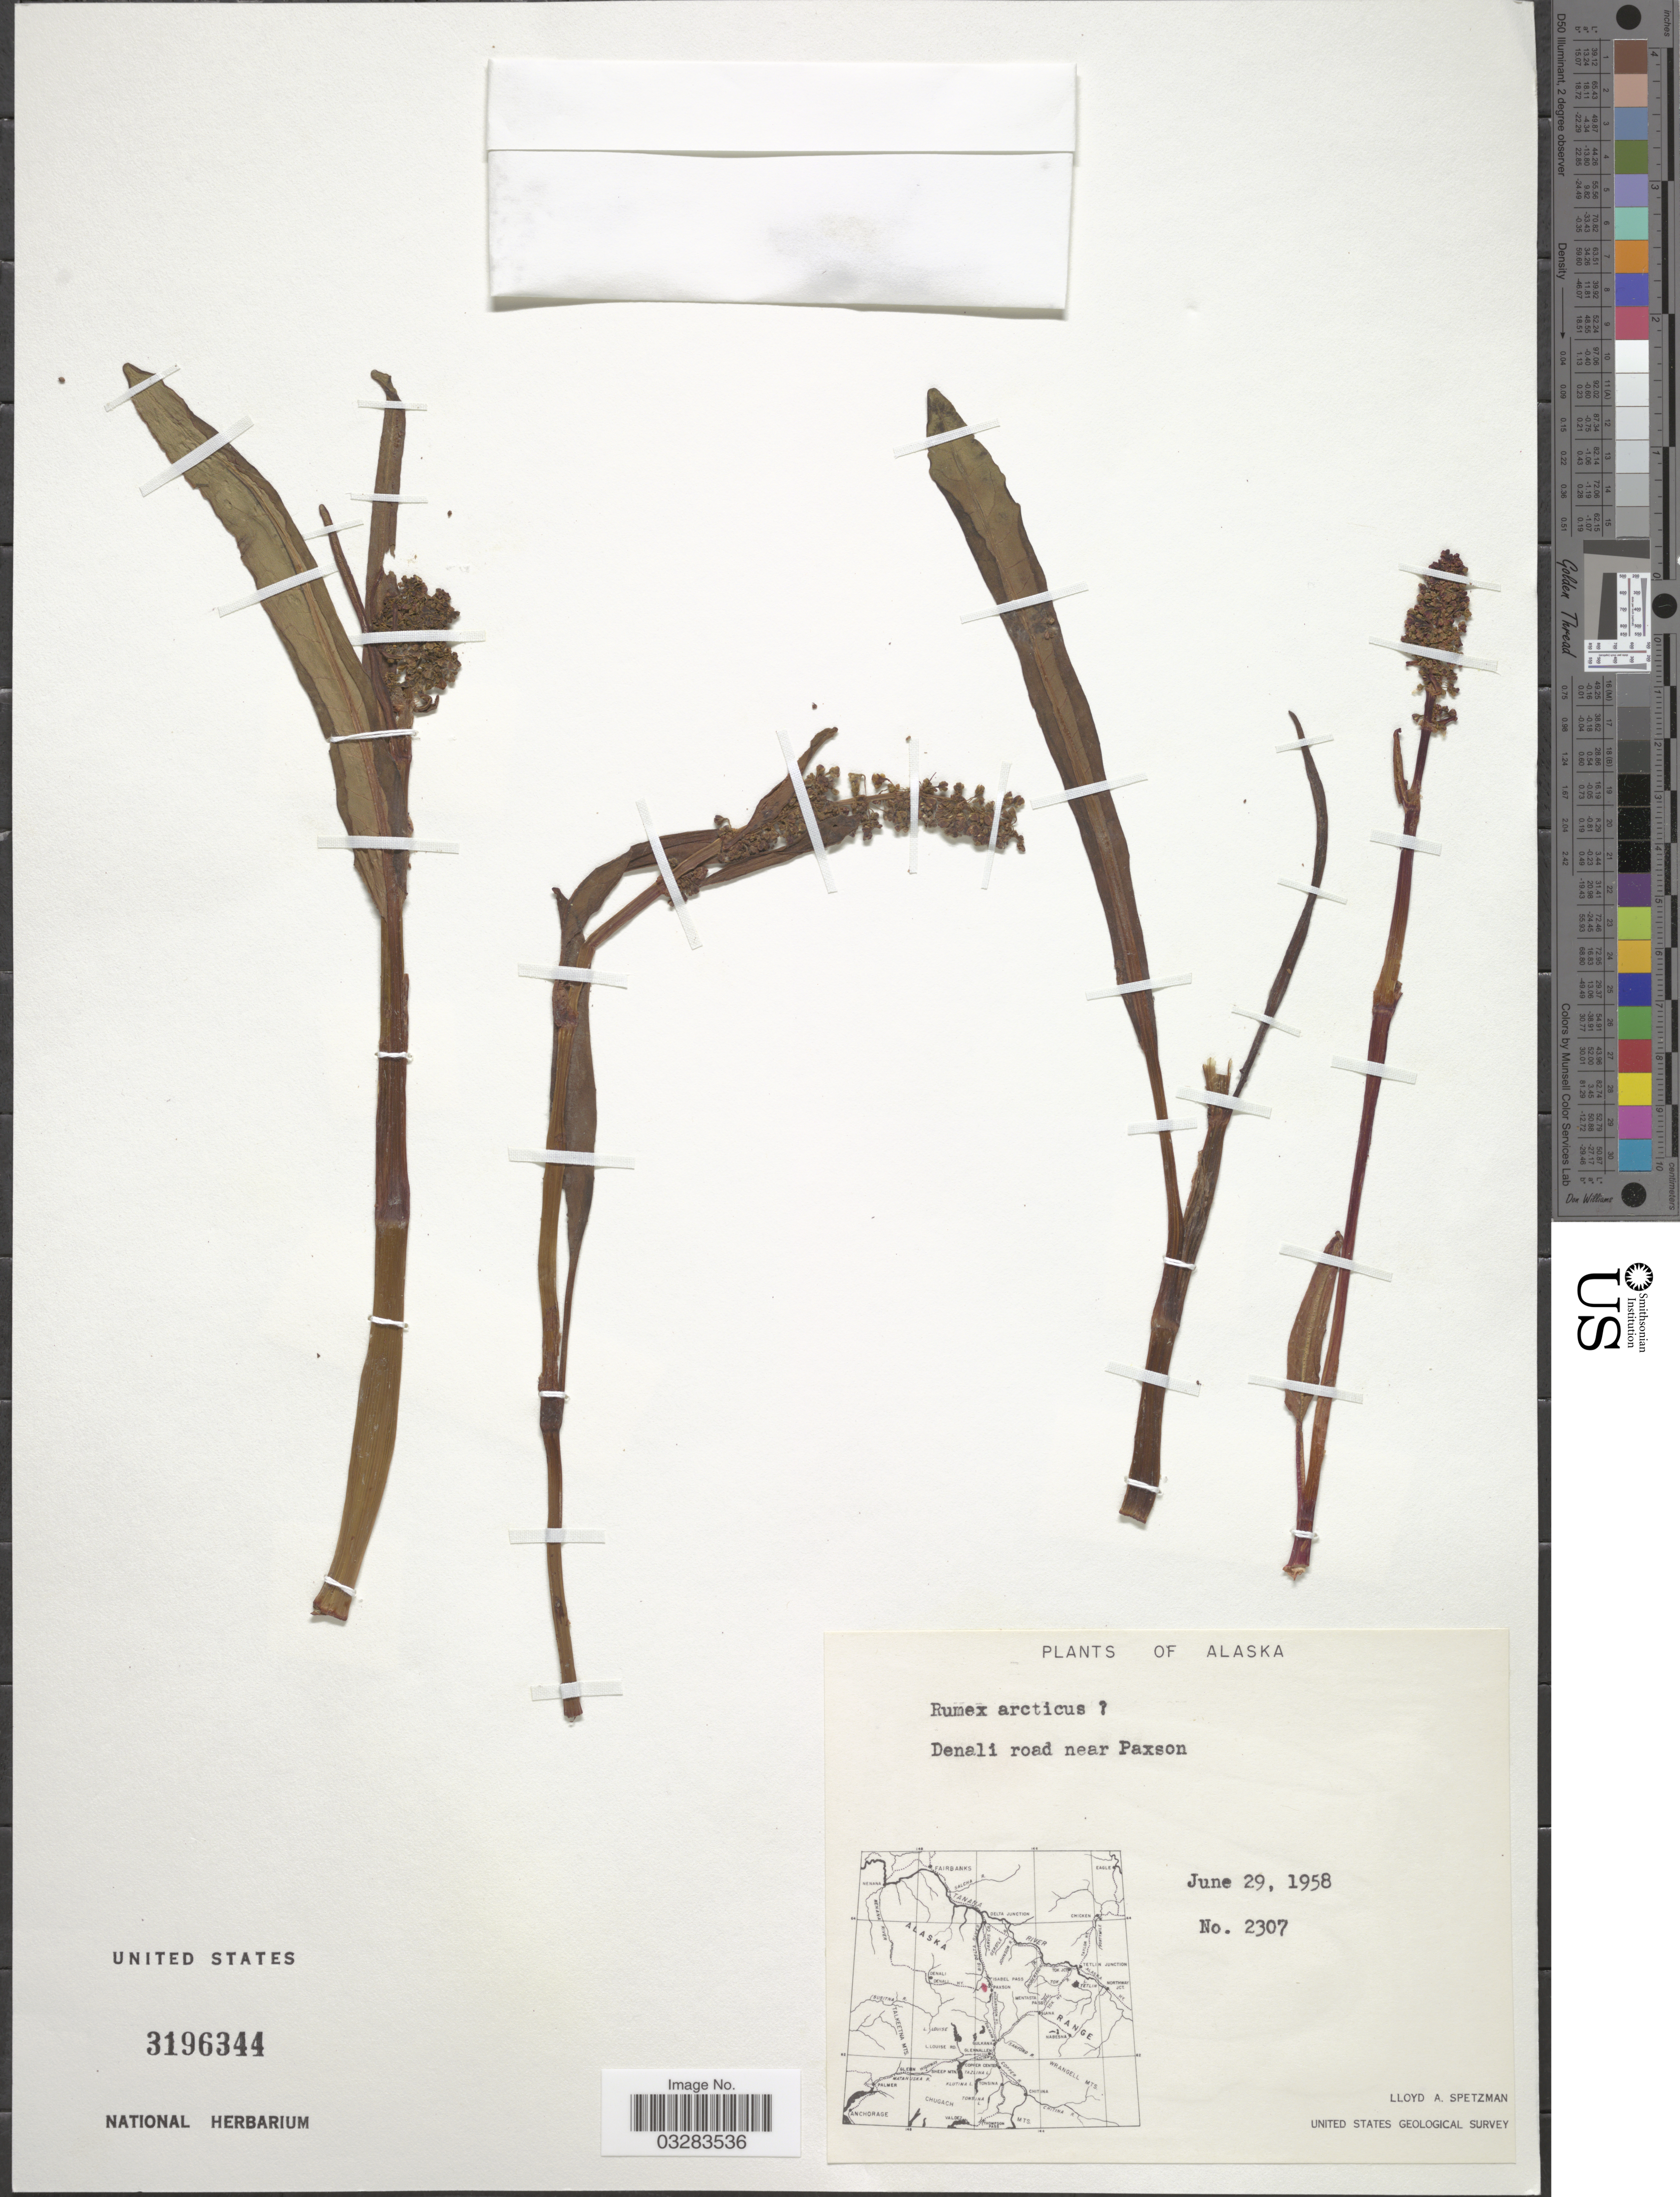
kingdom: Plantae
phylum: Tracheophyta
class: Magnoliopsida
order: Caryophyllales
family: Polygonaceae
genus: Rumex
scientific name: Rumex arcticus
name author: Trautv.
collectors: L. Spetzman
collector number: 2307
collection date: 1958-06-29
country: United States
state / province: Alaska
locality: Denali road near Paxson.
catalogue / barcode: US 3196344